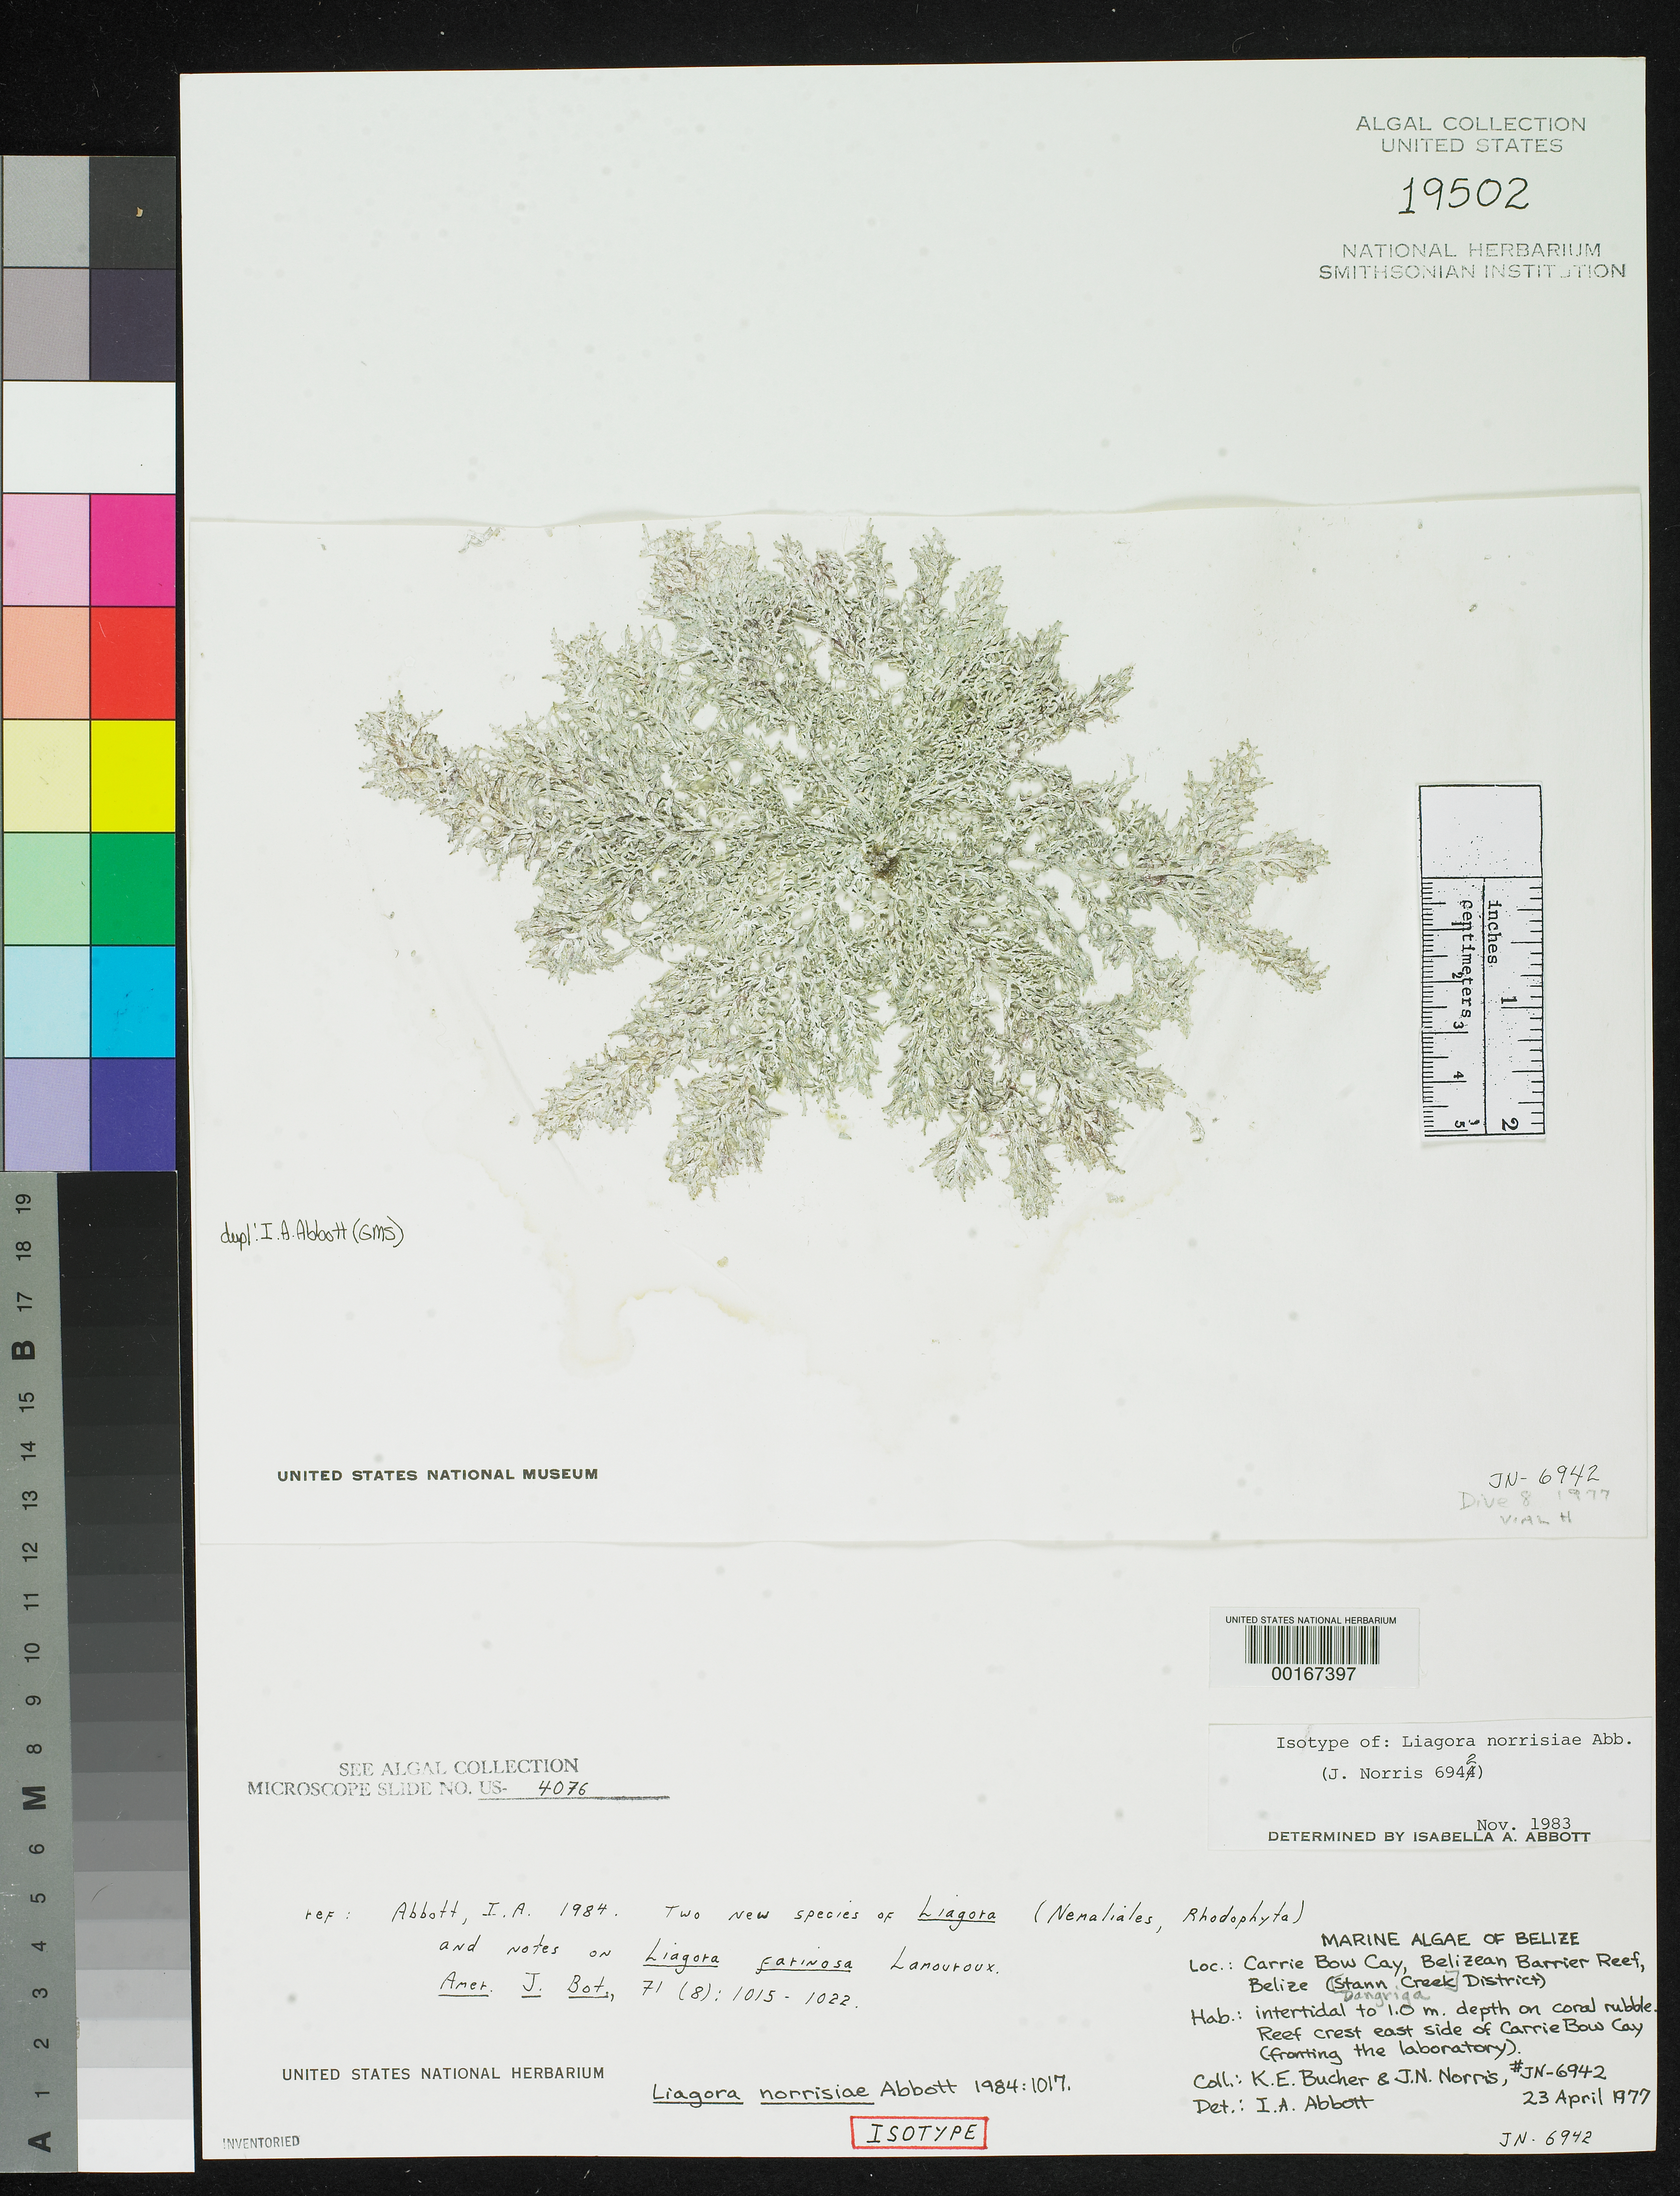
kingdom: Plantae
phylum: Rhodophyta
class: Florideophyceae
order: Nemaliales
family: Liagoraceae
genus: Liagora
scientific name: Liagora norrisiae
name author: I.A. Abbott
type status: Isotype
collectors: K. E. Bucher & J. N. Norris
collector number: JN-6942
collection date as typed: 23 Apr 1977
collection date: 1977-04-23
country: Belize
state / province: Stann Creek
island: Carrie Bow Cay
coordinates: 16 48'N, 88 05'W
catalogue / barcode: US 19502